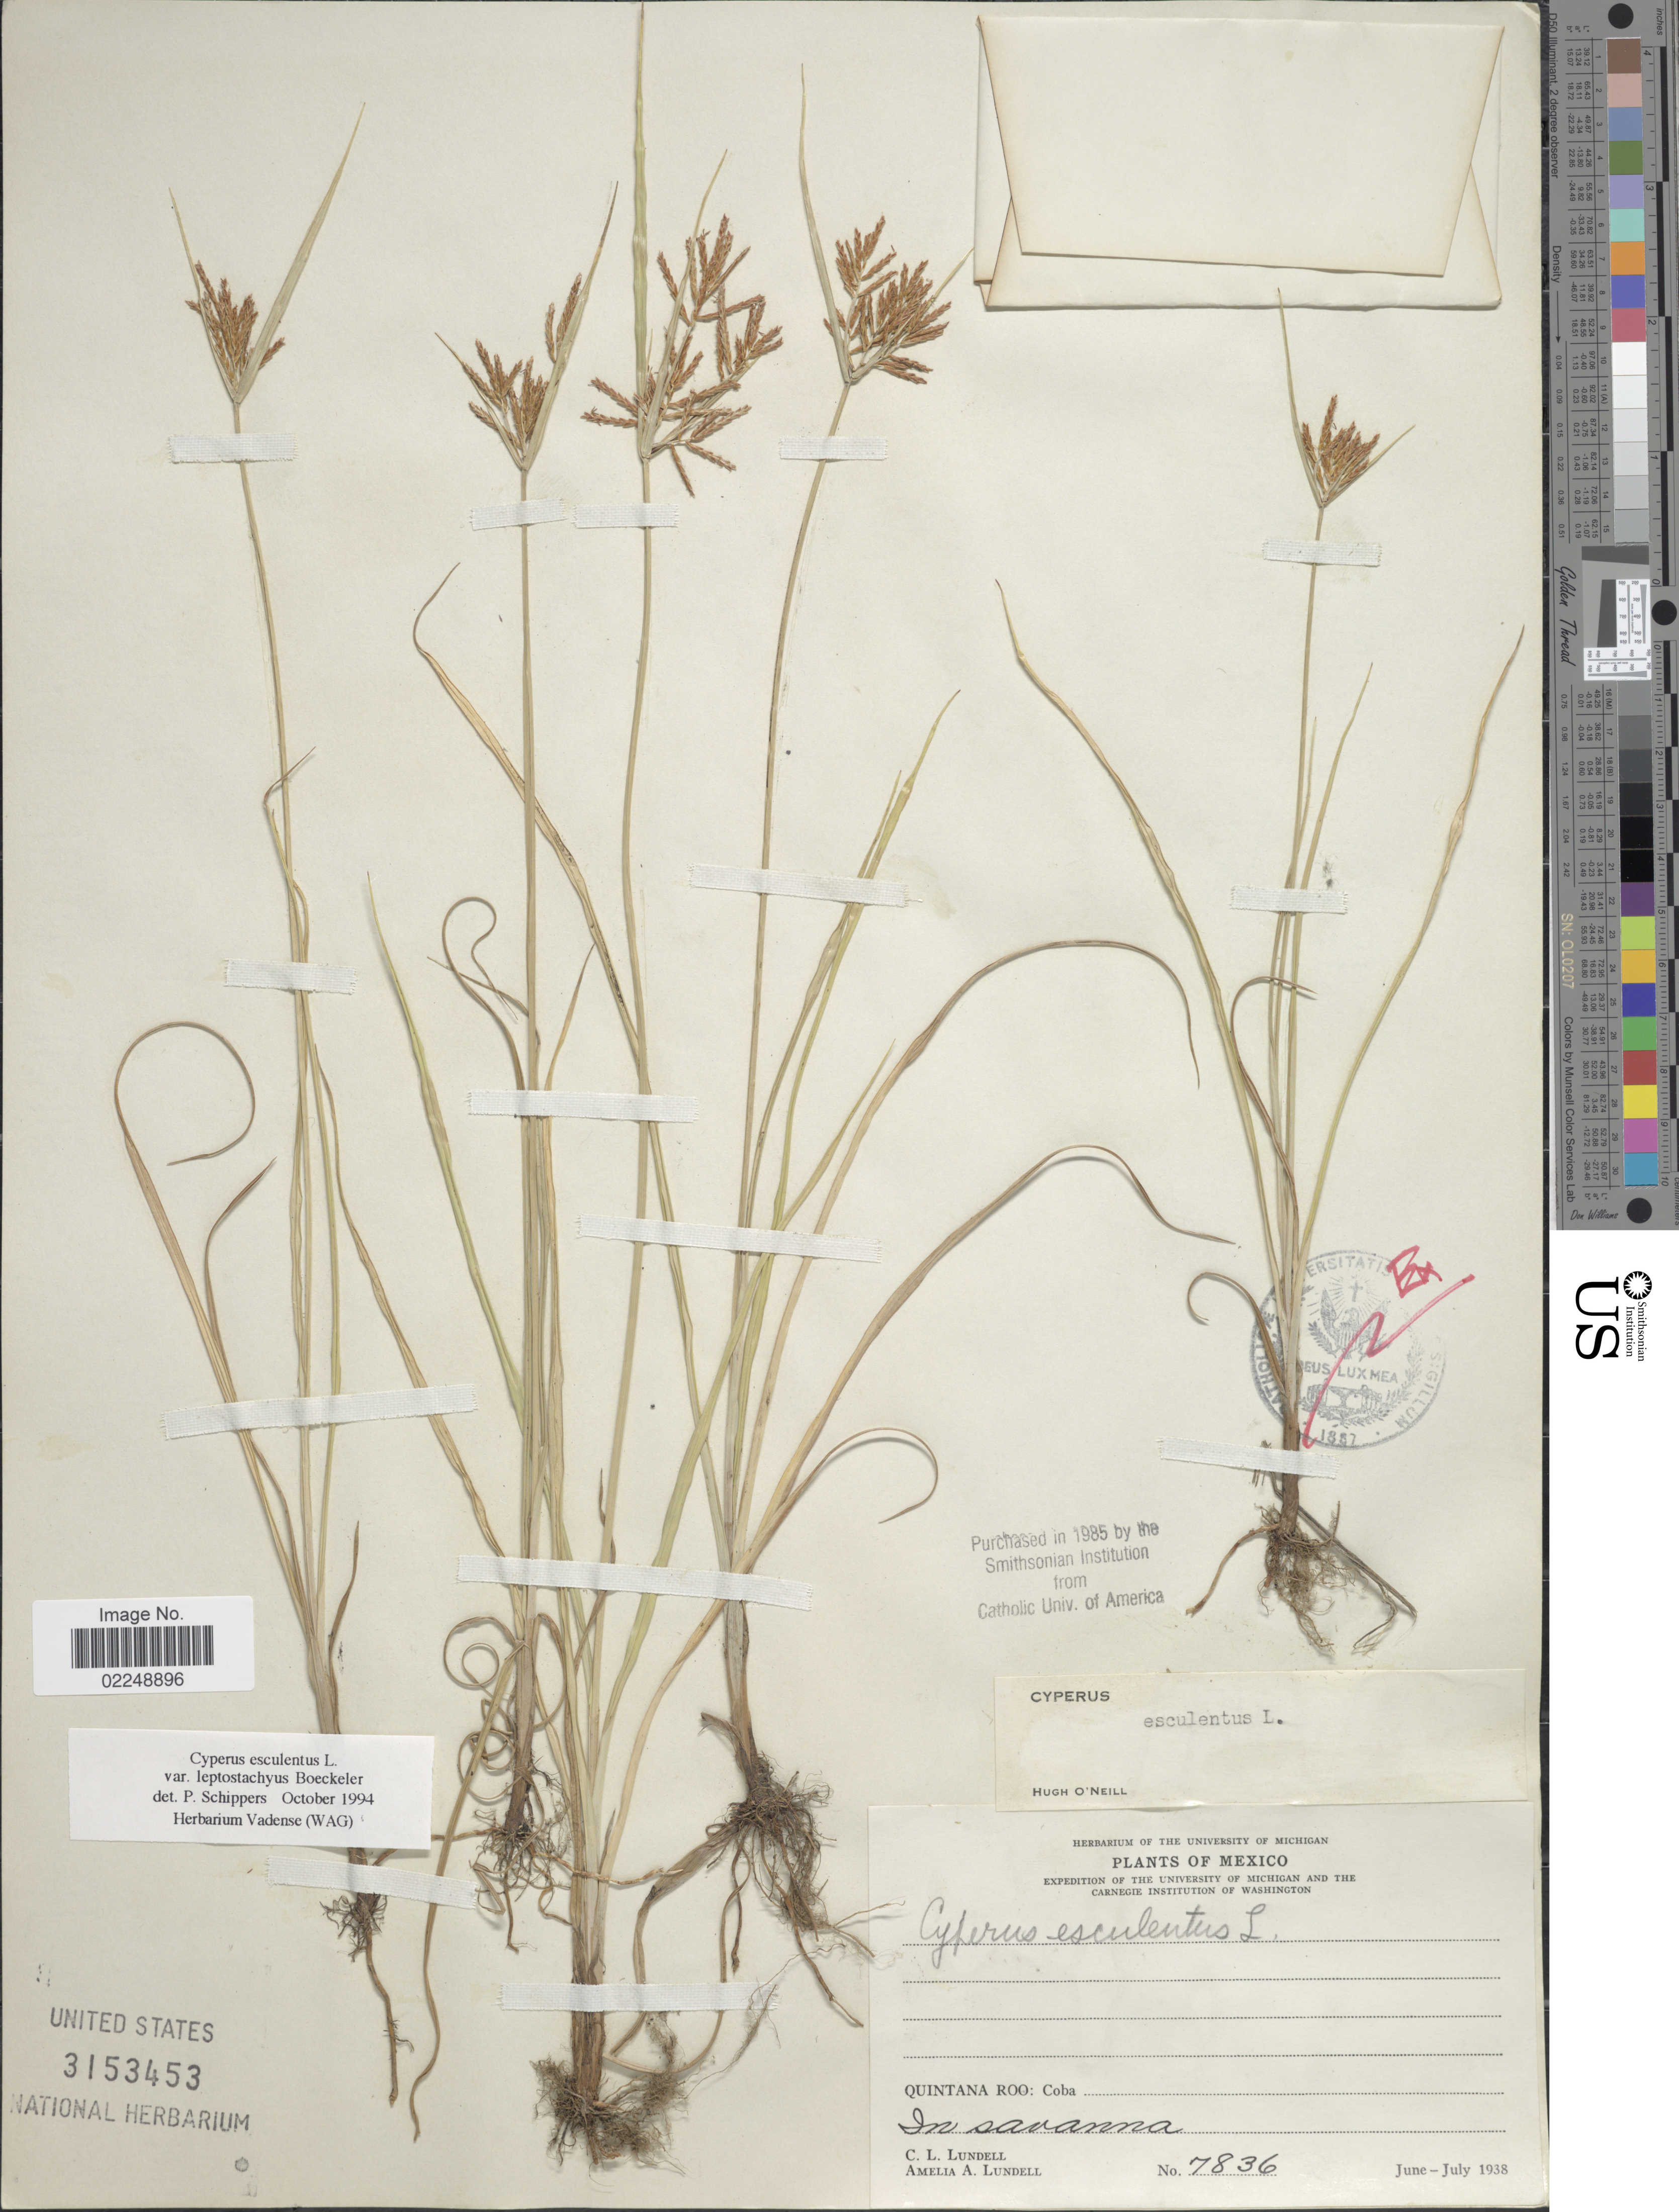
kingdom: Plantae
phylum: Tracheophyta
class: Liliopsida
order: Poales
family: Cyperaceae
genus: Cyperus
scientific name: Cyperus esculentus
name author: L.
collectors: C. L. Lundell & A. A. Lundell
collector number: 7836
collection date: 1938-06/1938-07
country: Mexico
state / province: Quintana Roo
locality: Coba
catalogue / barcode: US 3153453